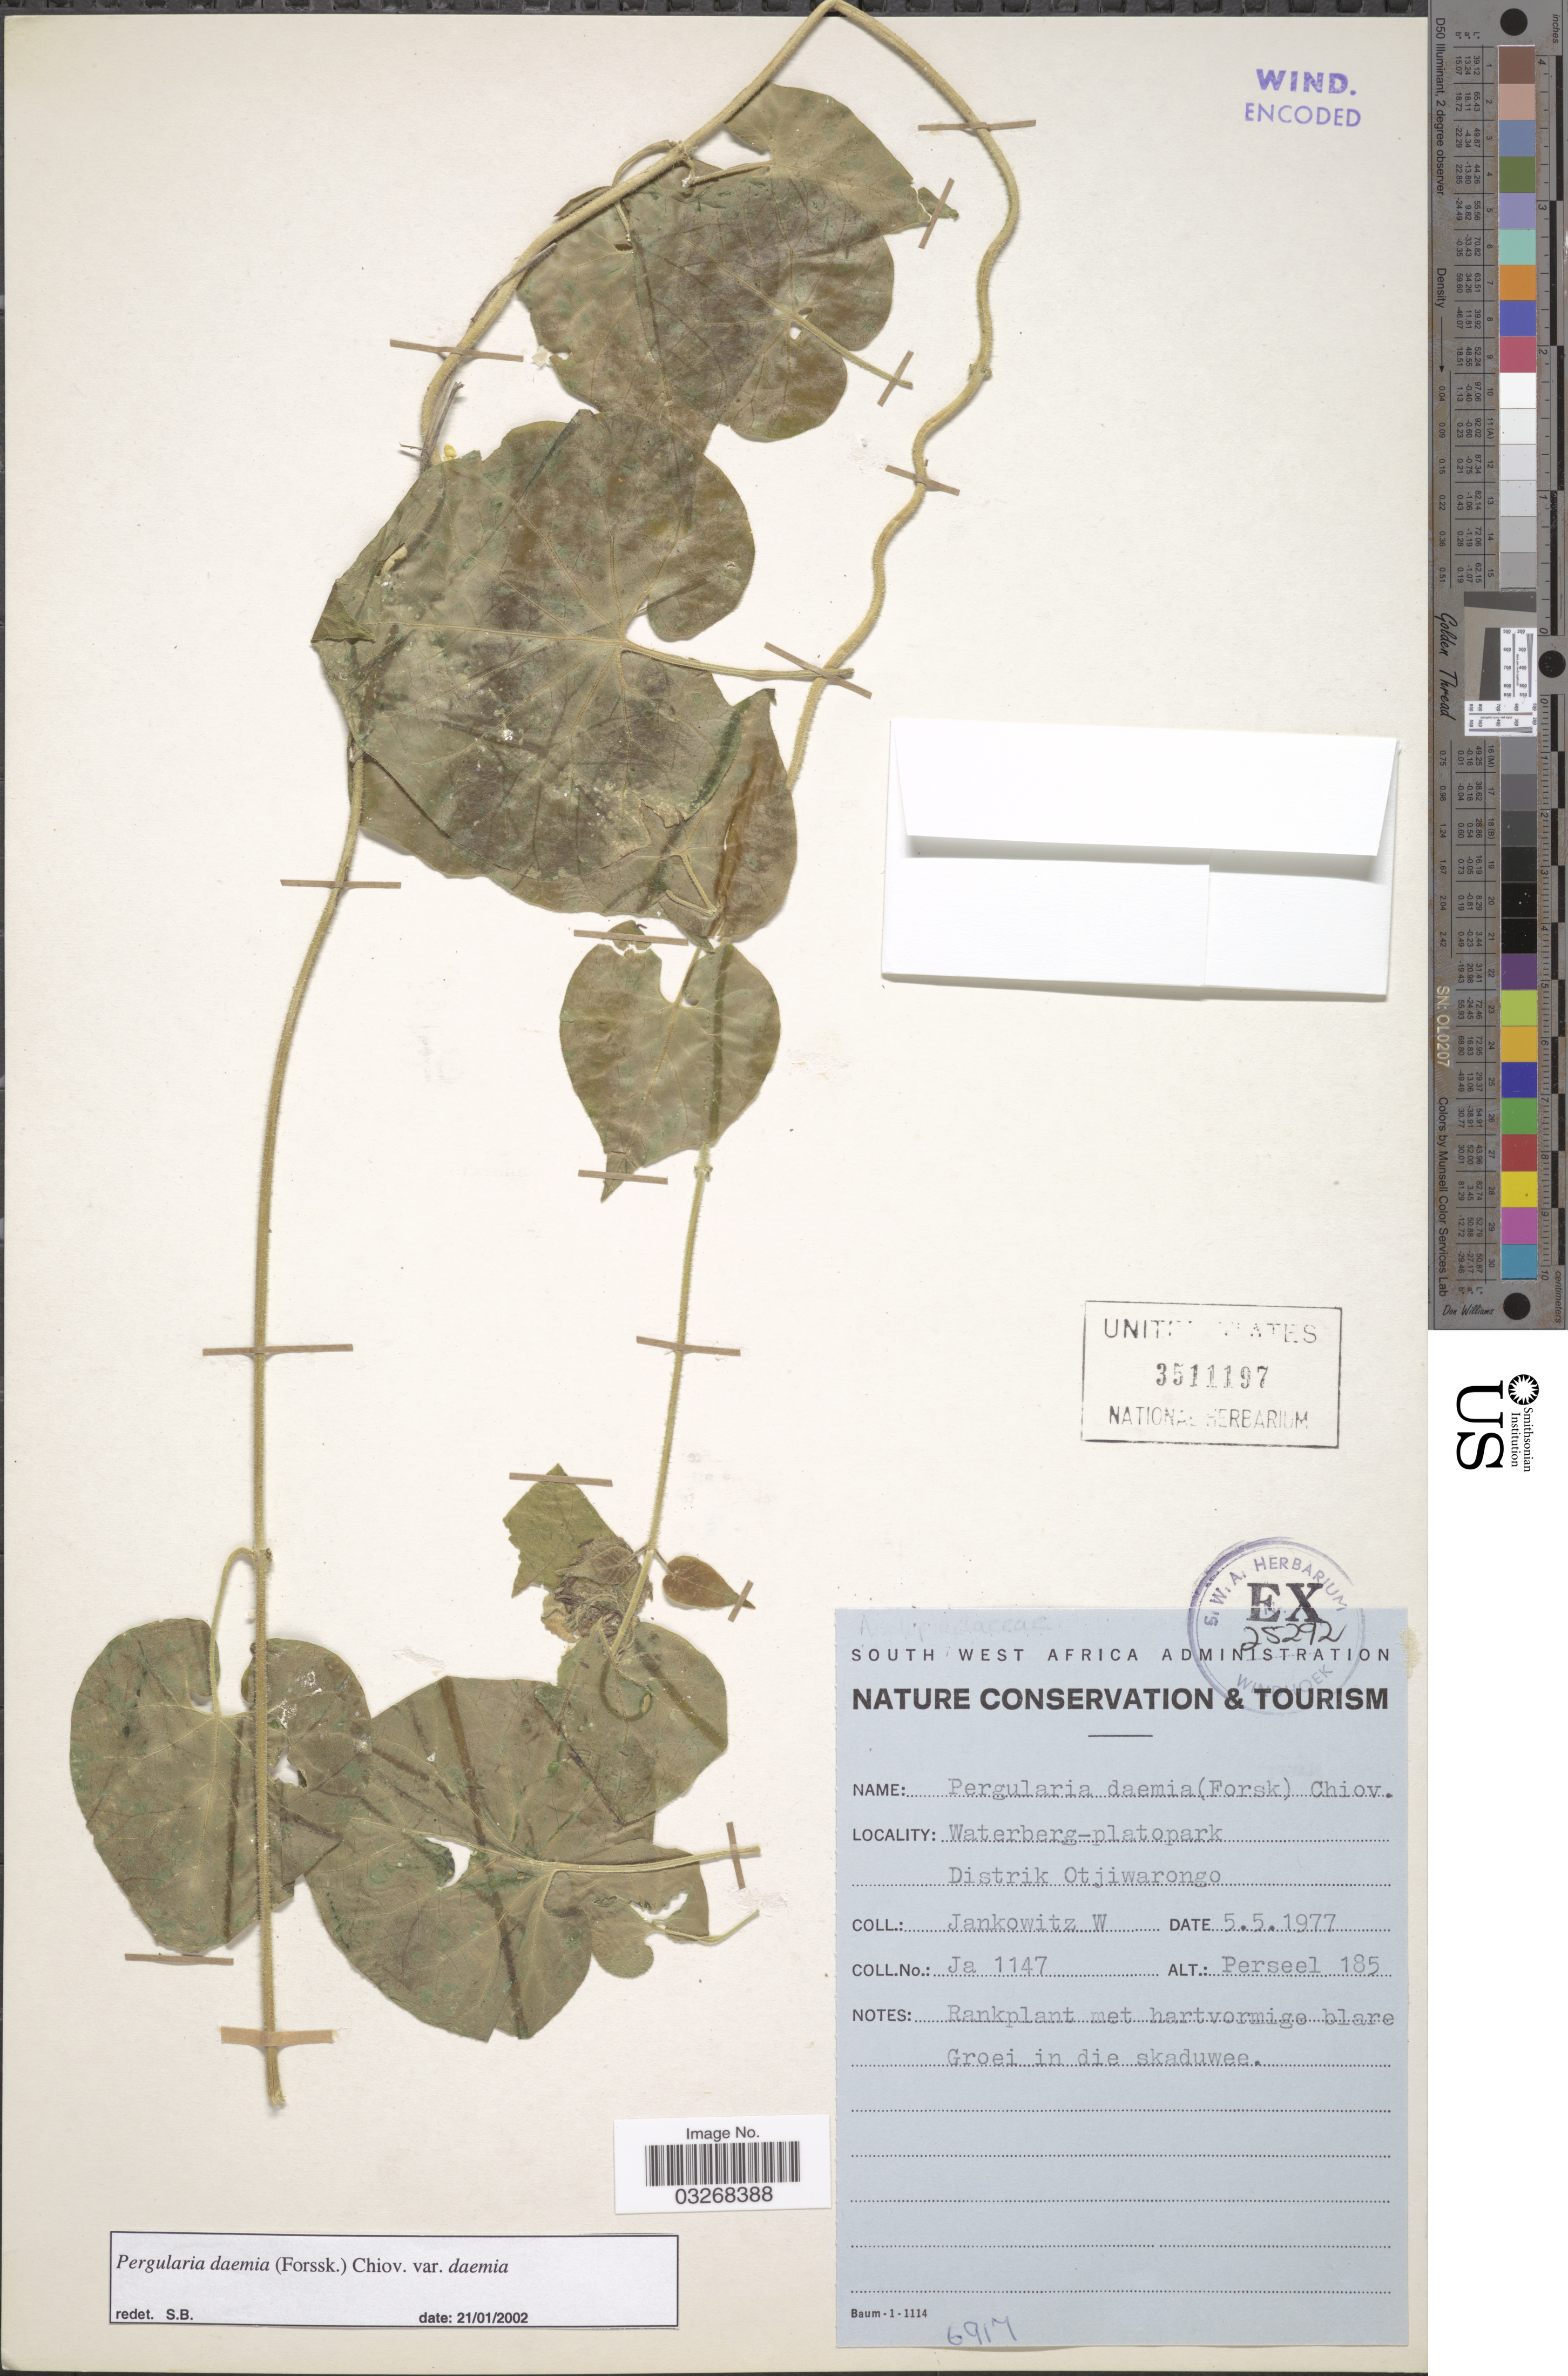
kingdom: Plantae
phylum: Tracheophyta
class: Magnoliopsida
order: Gentianales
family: Apocynaceae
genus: Pergularia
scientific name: Pergularia daemia var. daemia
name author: (Forssk.) Chiov.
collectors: W. Jankowitz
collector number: Ja1147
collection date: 1977-05-05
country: Namibia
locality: Waterberg-platopark. Distrik Otjiwarongo.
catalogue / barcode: US 3511197